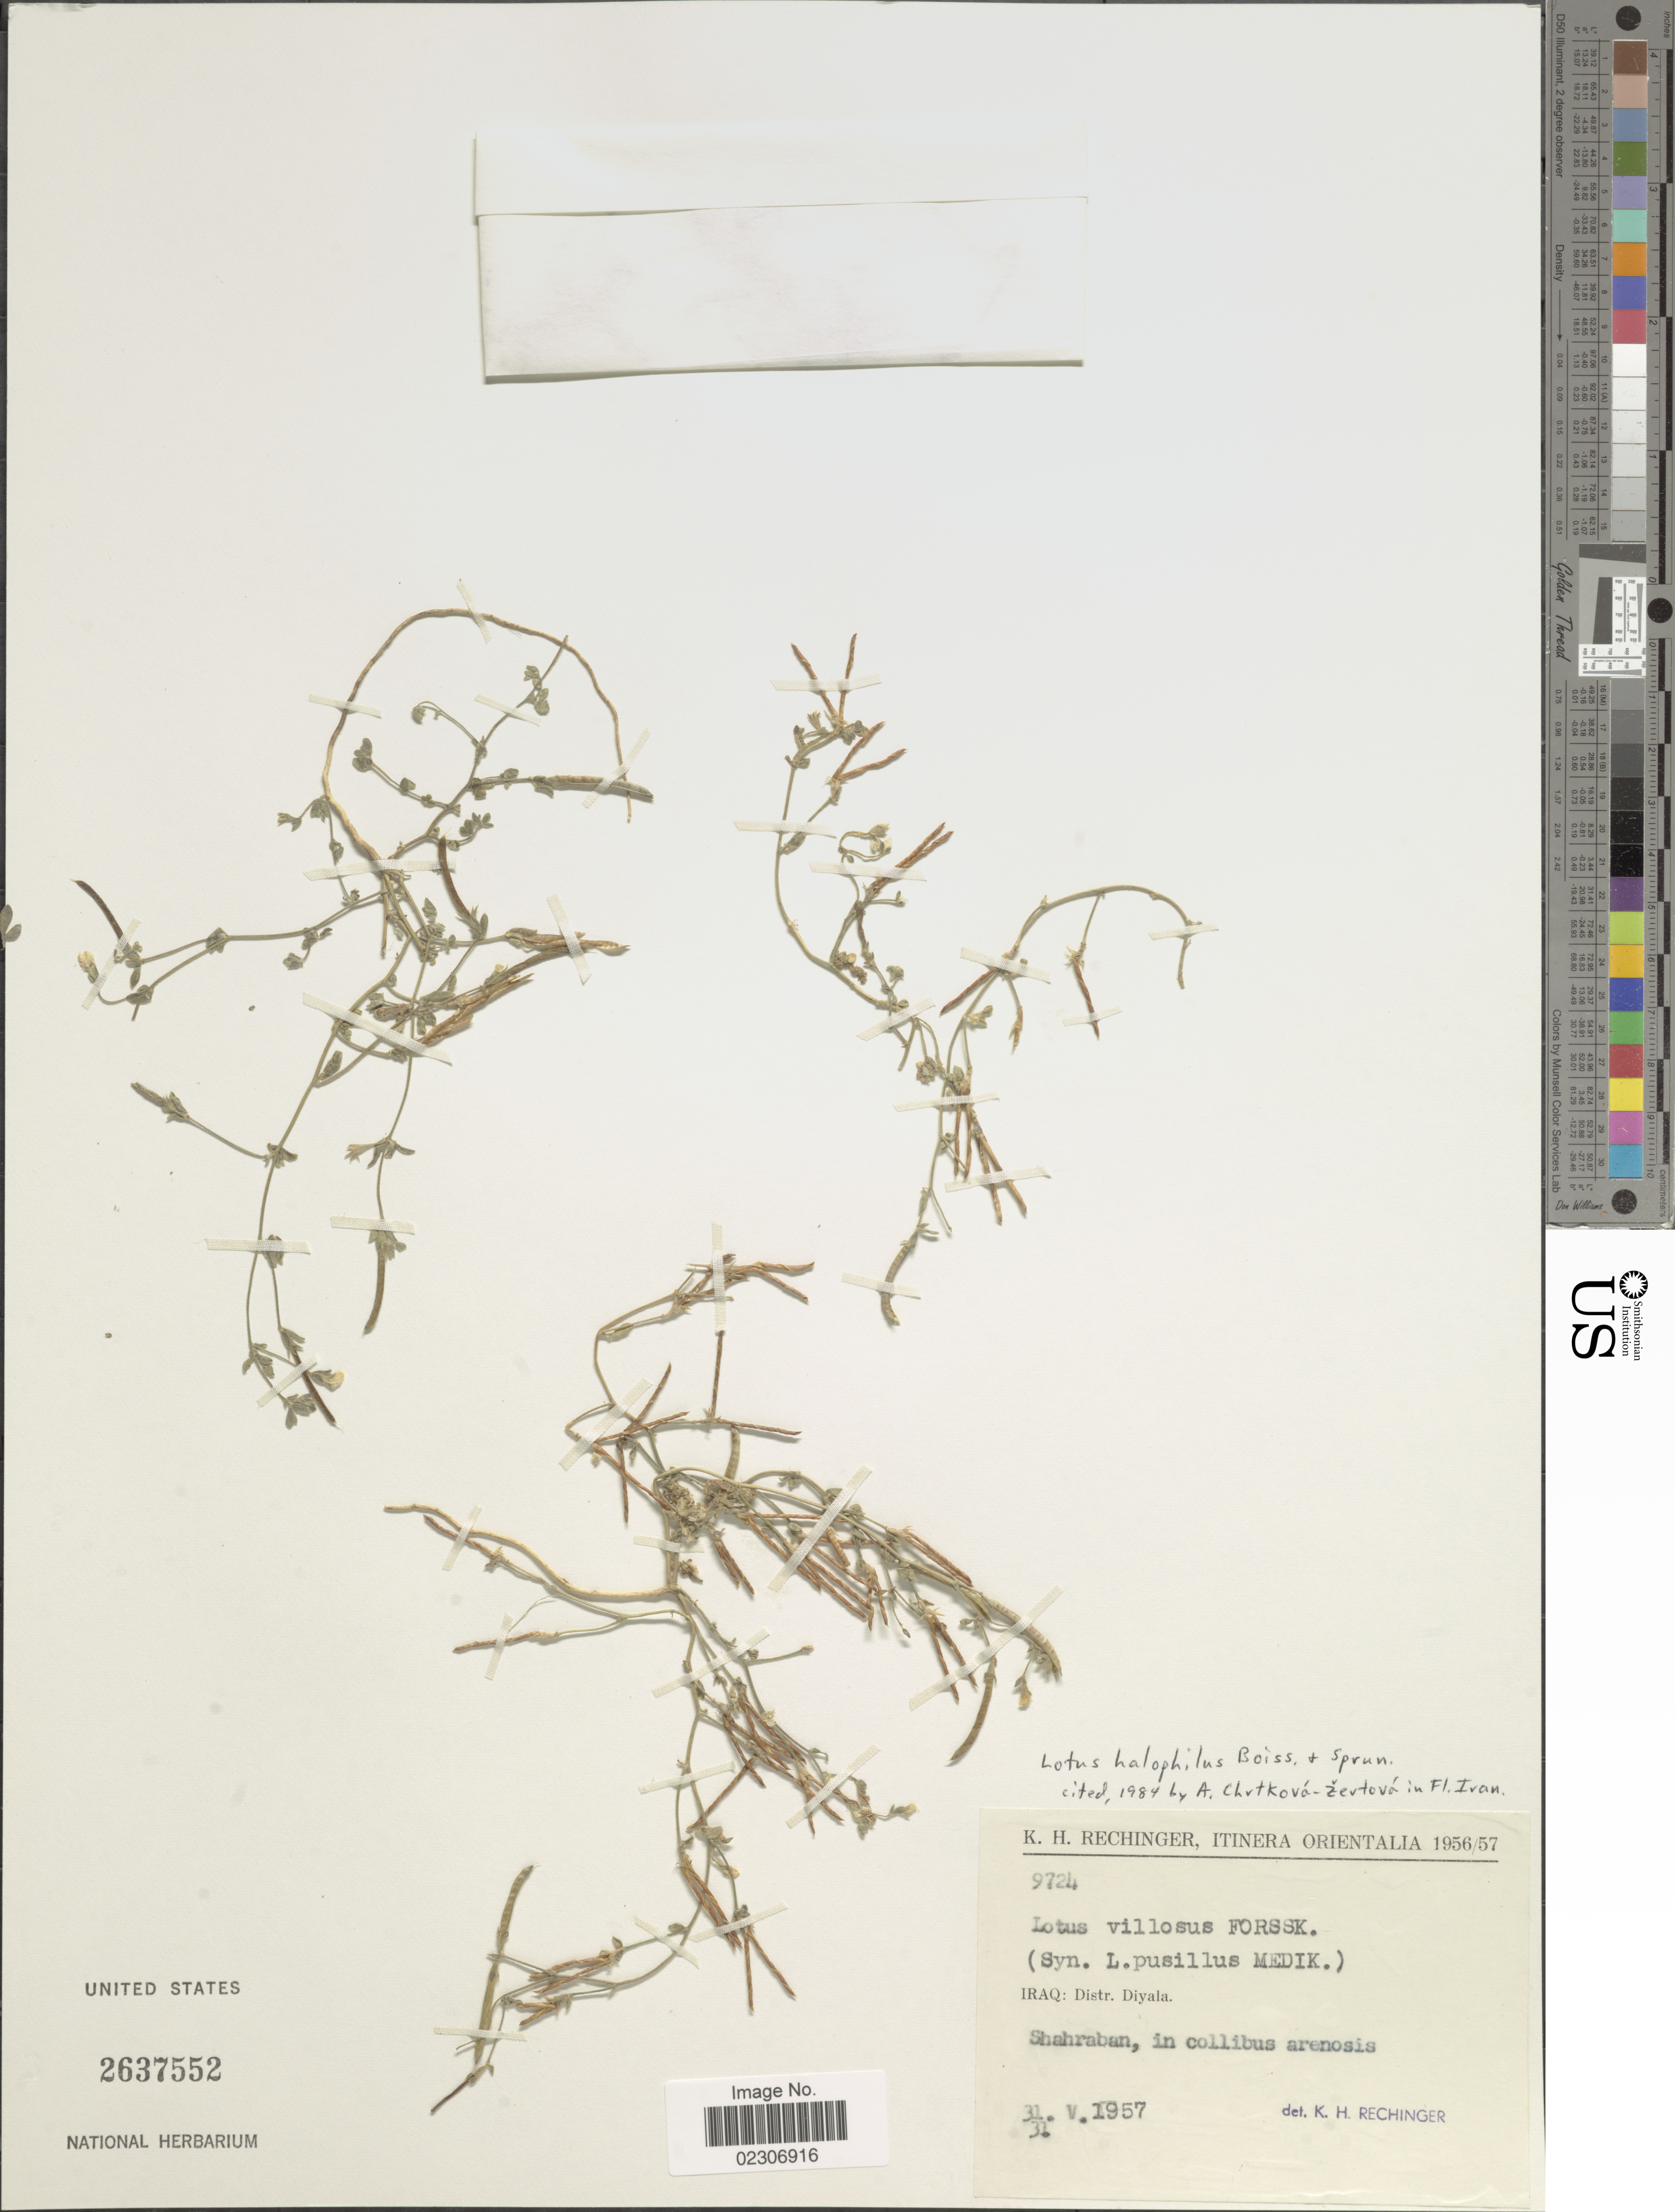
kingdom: Plantae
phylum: Tracheophyta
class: Magnoliopsida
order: Fabales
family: Fabaceae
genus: Lotus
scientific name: Lotus halophilus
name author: Boiss. & Spruner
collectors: K. H. Rechinger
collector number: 9724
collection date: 1957-05-31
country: Iraq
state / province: Diyala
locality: Distr. Diyala, Shahraban, in collibus arenosis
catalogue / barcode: US 2637552